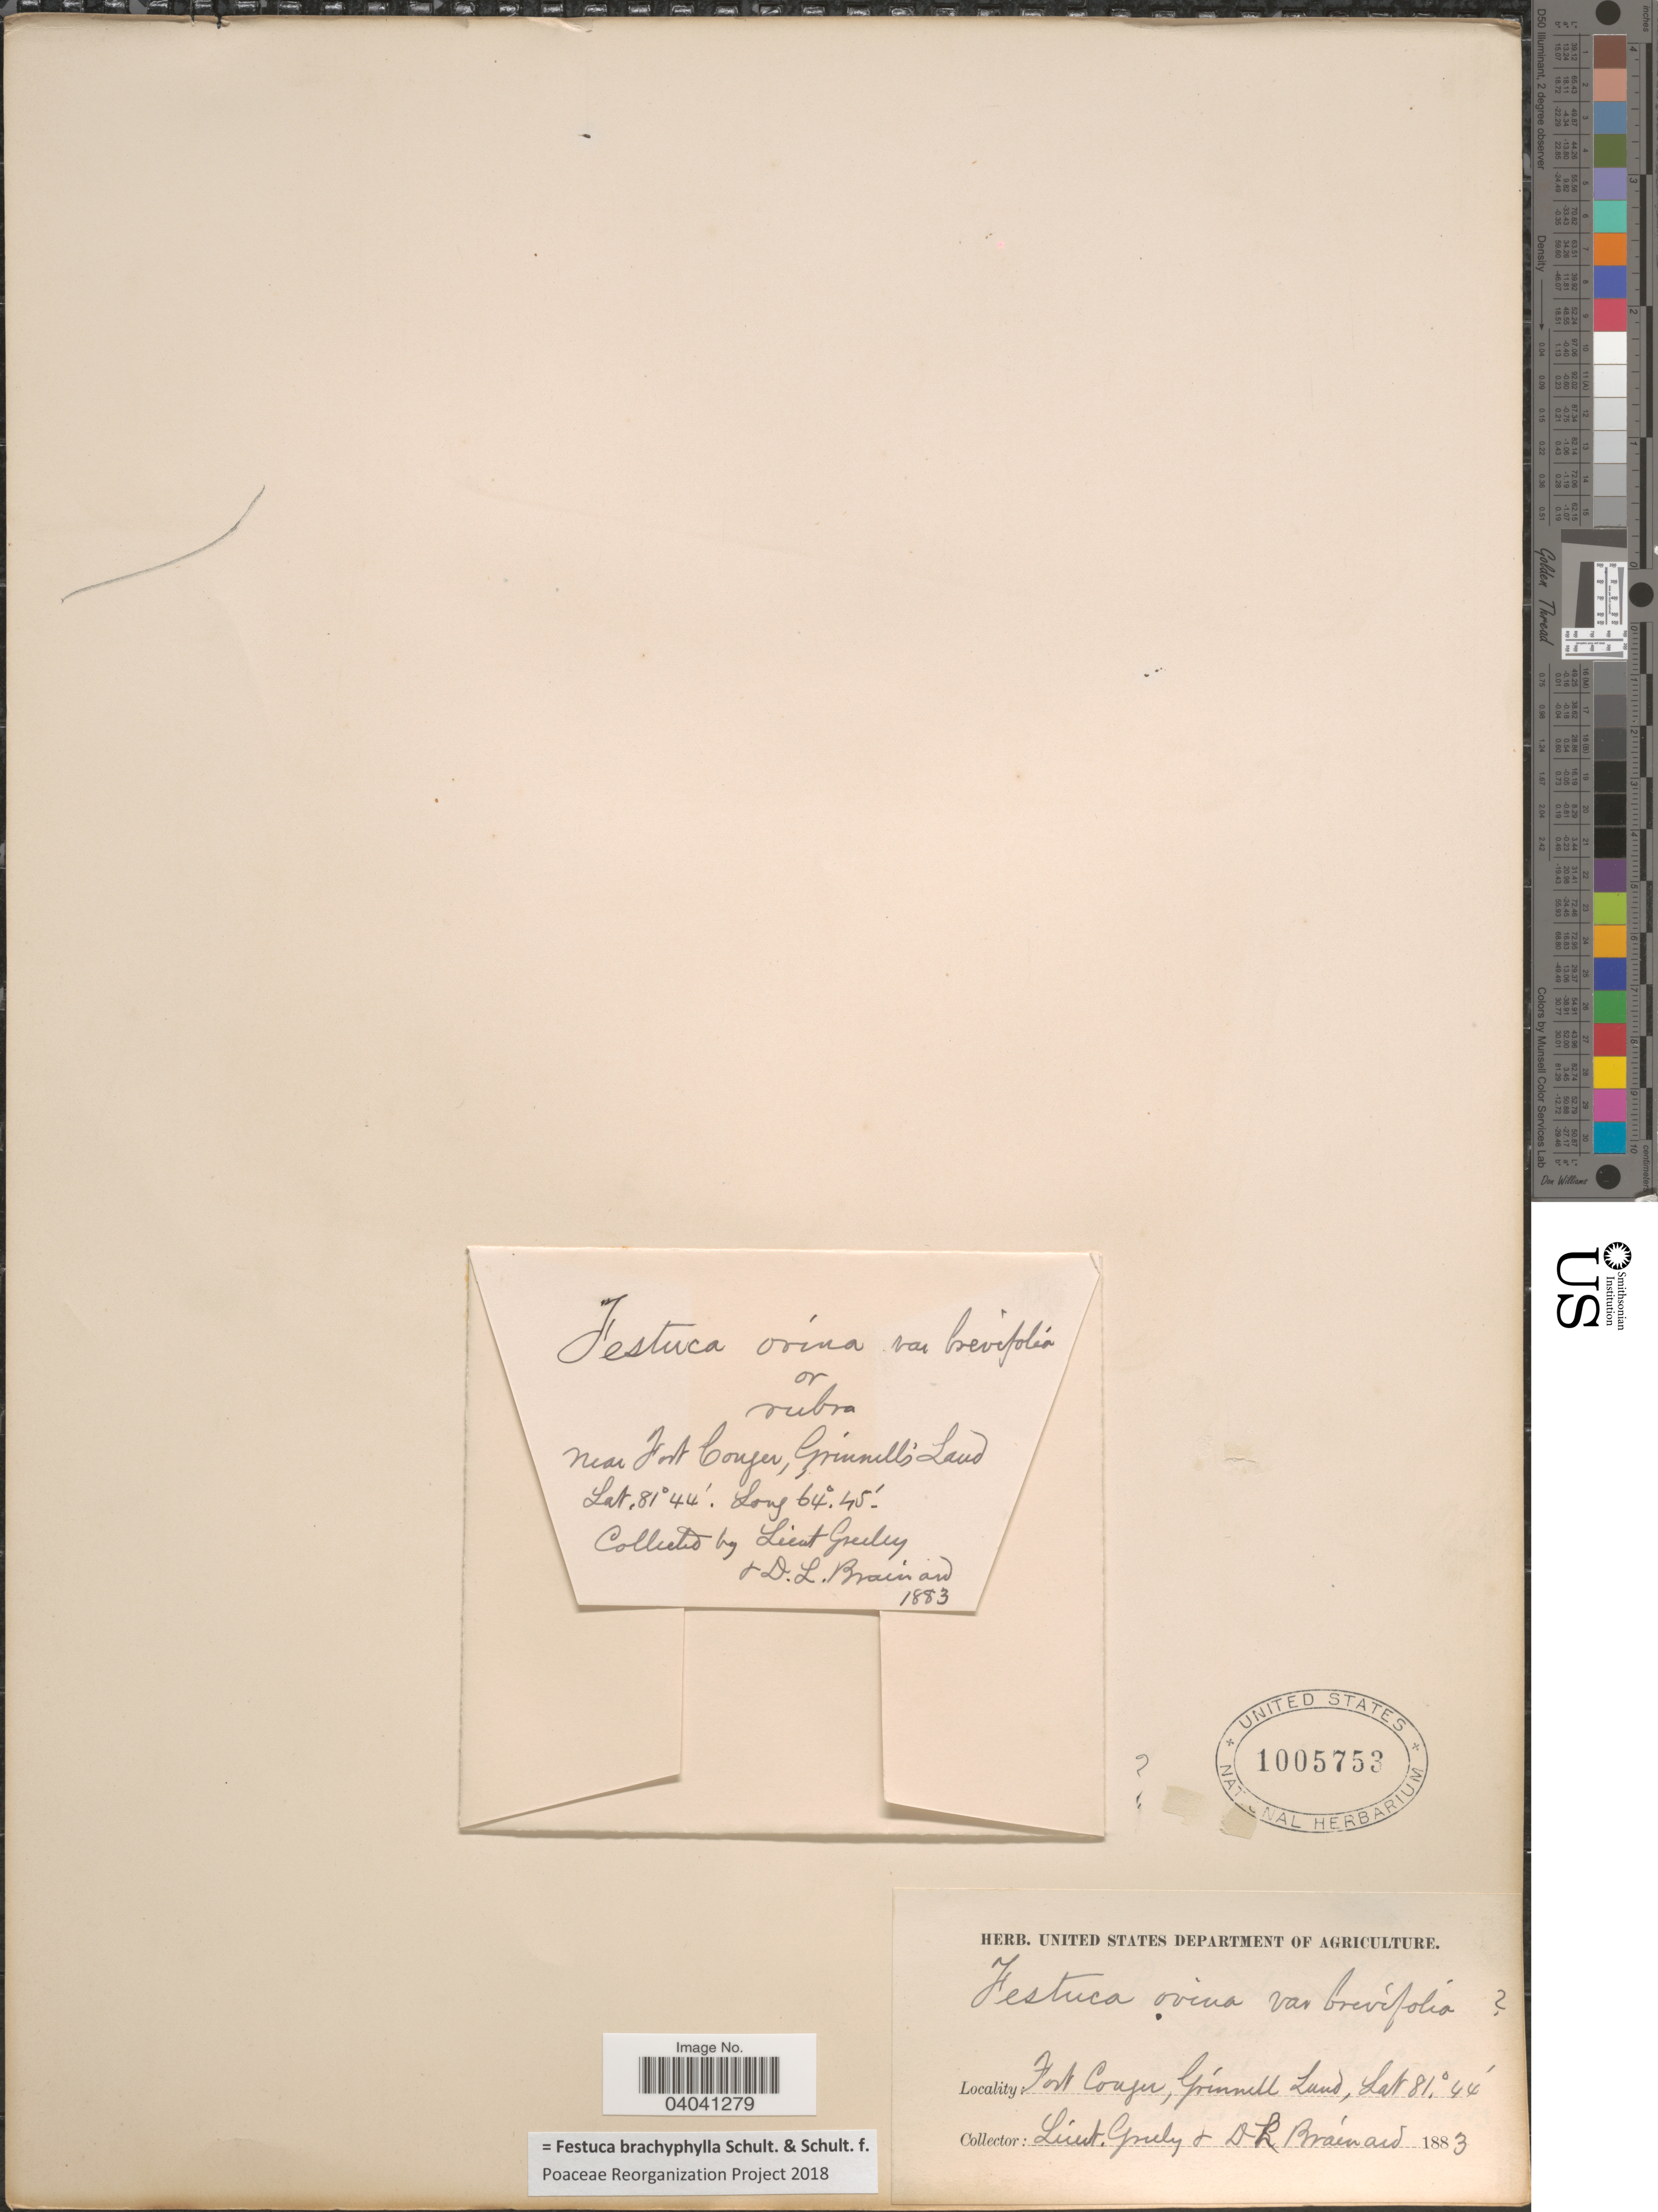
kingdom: Plantae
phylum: Tracheophyta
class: Liliopsida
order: Poales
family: Poaceae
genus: Festuca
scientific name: Festuca brachyphylla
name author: Schult. & Schult. f.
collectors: L. Greeley & D. Brainard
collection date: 1883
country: Canada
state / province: Nunavut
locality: Near Fort Conger, Grinnell's Land.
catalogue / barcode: US 1005753